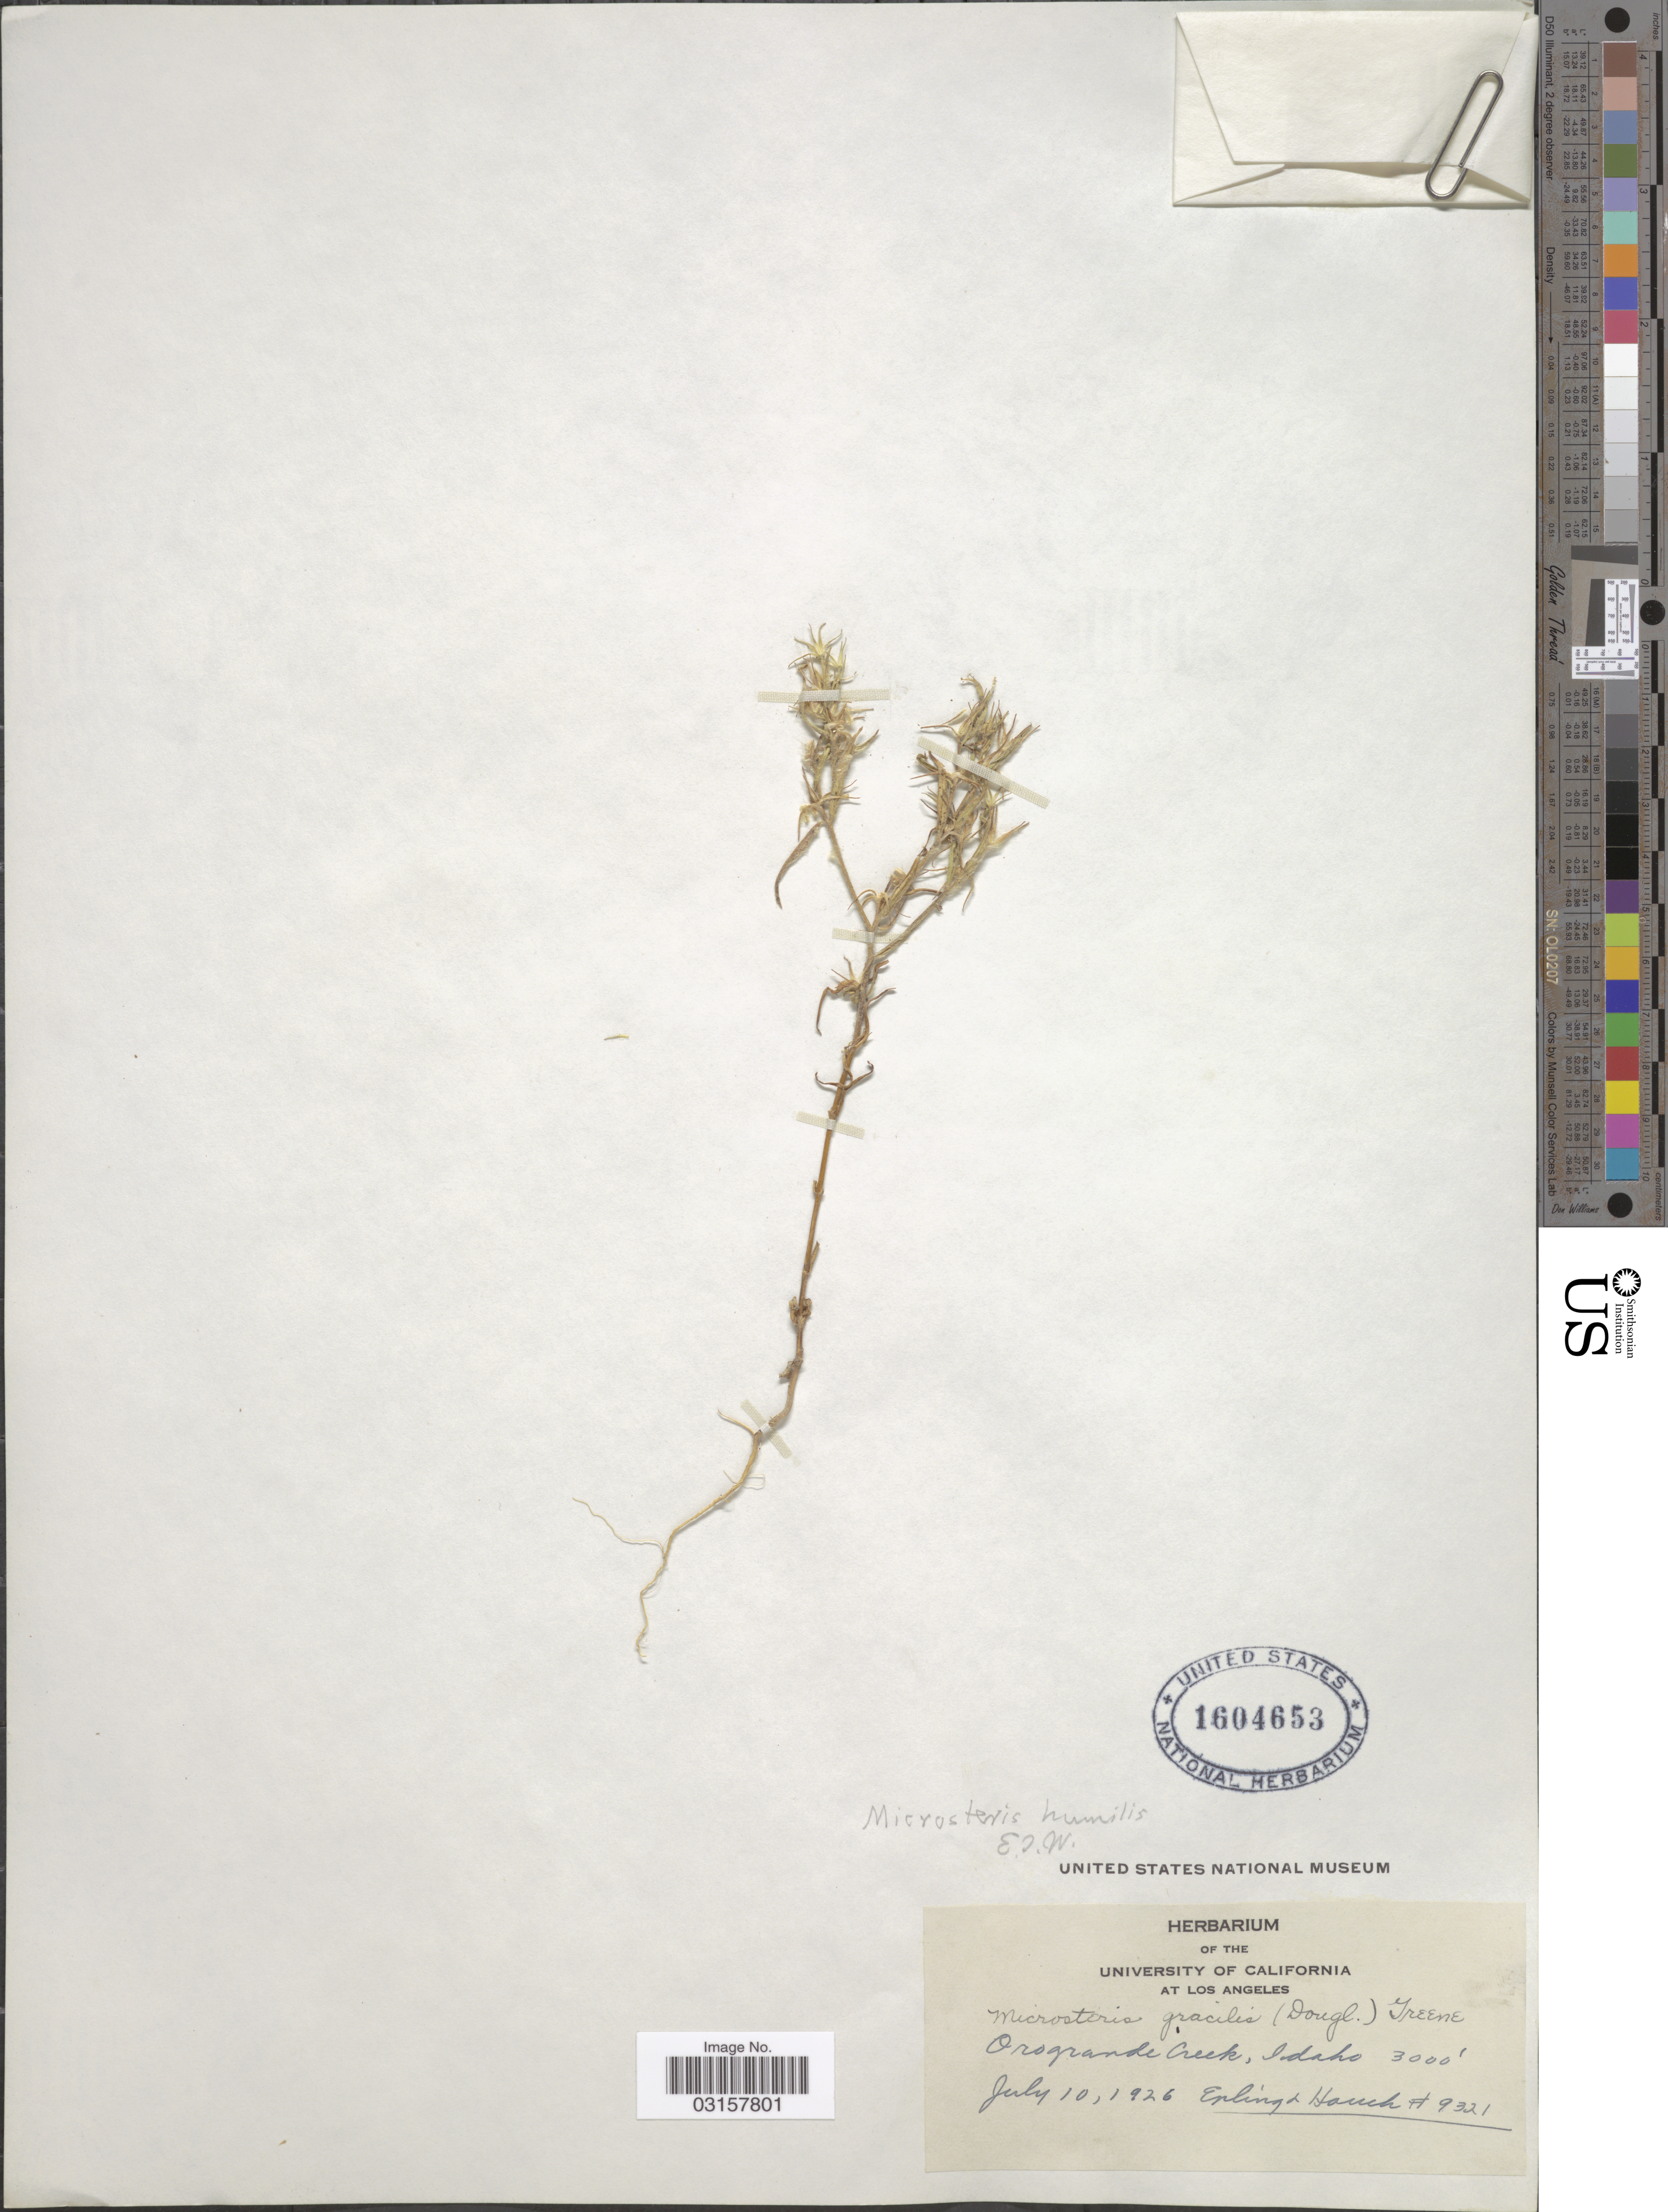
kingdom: Plantae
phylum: Tracheophyta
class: Magnoliopsida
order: Ericales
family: Polemoniaceae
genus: Microsteris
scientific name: Microsteris gracilis var. humilior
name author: (Hook.) Cronquist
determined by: (US) Smithsonian Institution - National Museum of Natural History - Department of Botany (UNITED STATES)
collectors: -- Epling & -. Hauch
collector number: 9321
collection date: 1926-07-10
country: United States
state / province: Idaho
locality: Orogrande Creek.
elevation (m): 914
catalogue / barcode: US 1604653